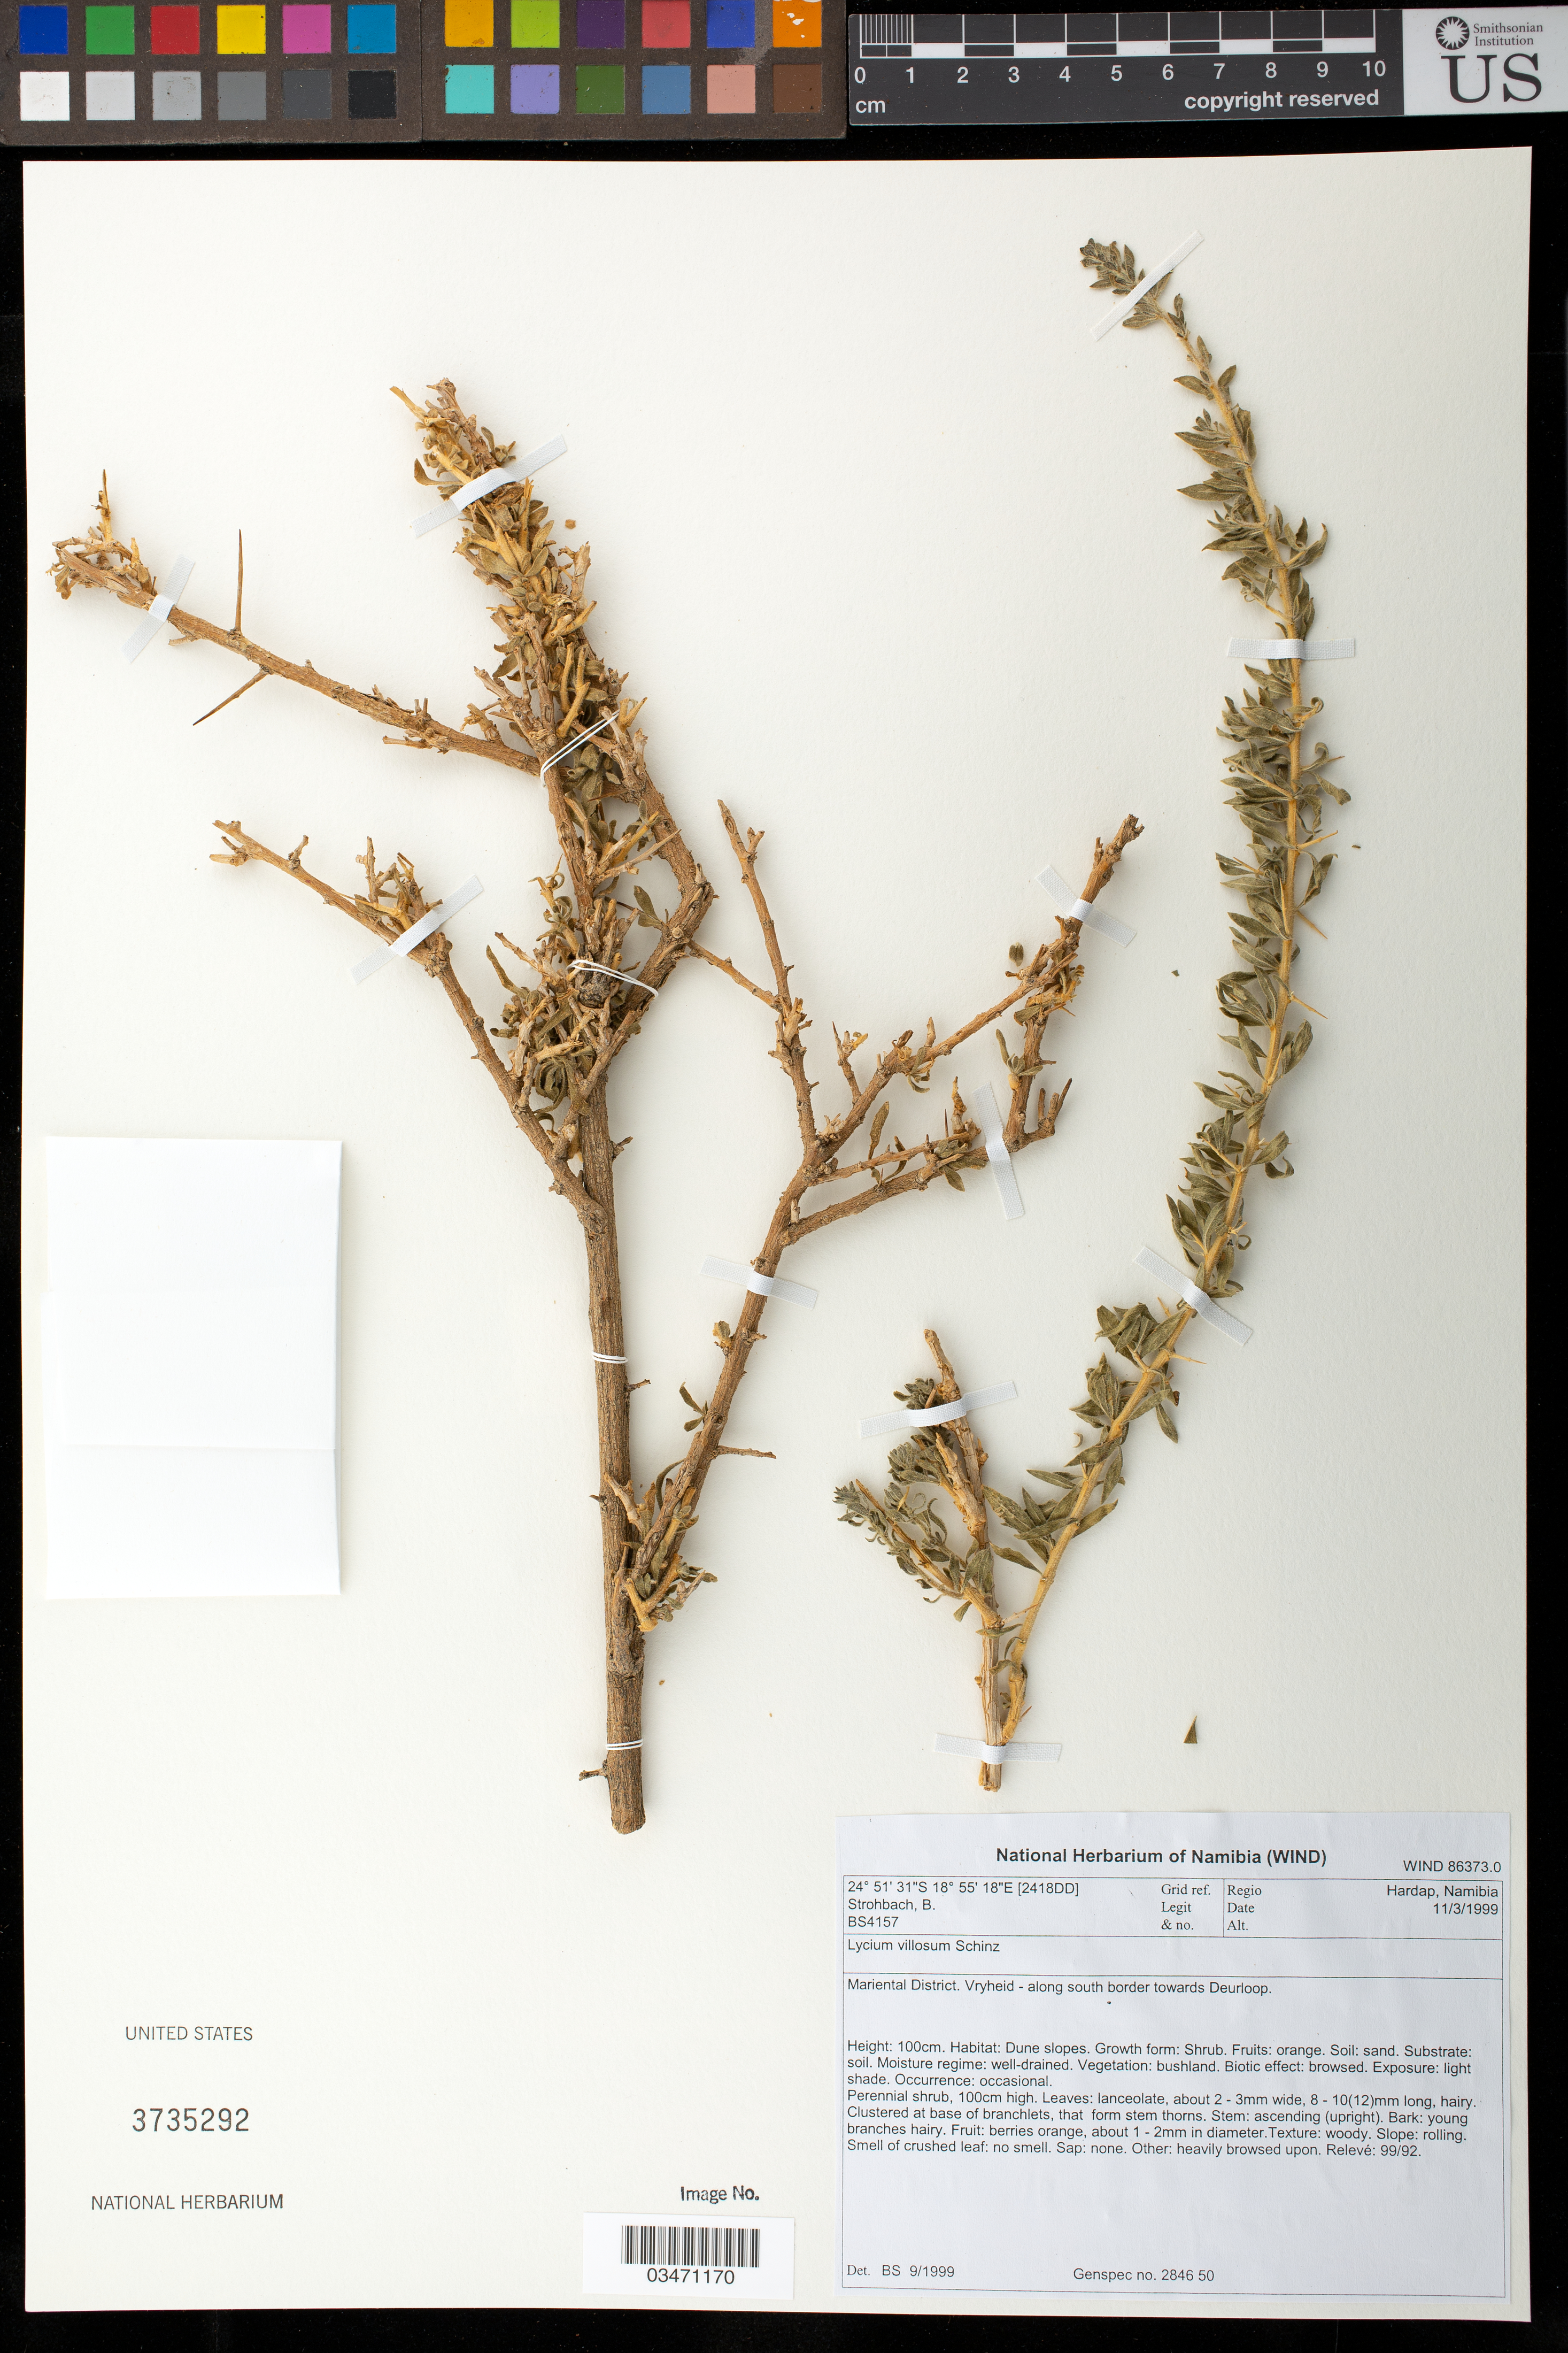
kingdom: Plantae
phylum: Tracheophyta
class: Magnoliopsida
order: Solanales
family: Solanaceae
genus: Lycium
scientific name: Lycium villosum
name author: Schinz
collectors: B. Strohbach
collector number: BS4157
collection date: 1999-03-11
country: Namibia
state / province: Hardap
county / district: Mariental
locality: Vryheid- along border towards Deurloop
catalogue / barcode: US 3735292